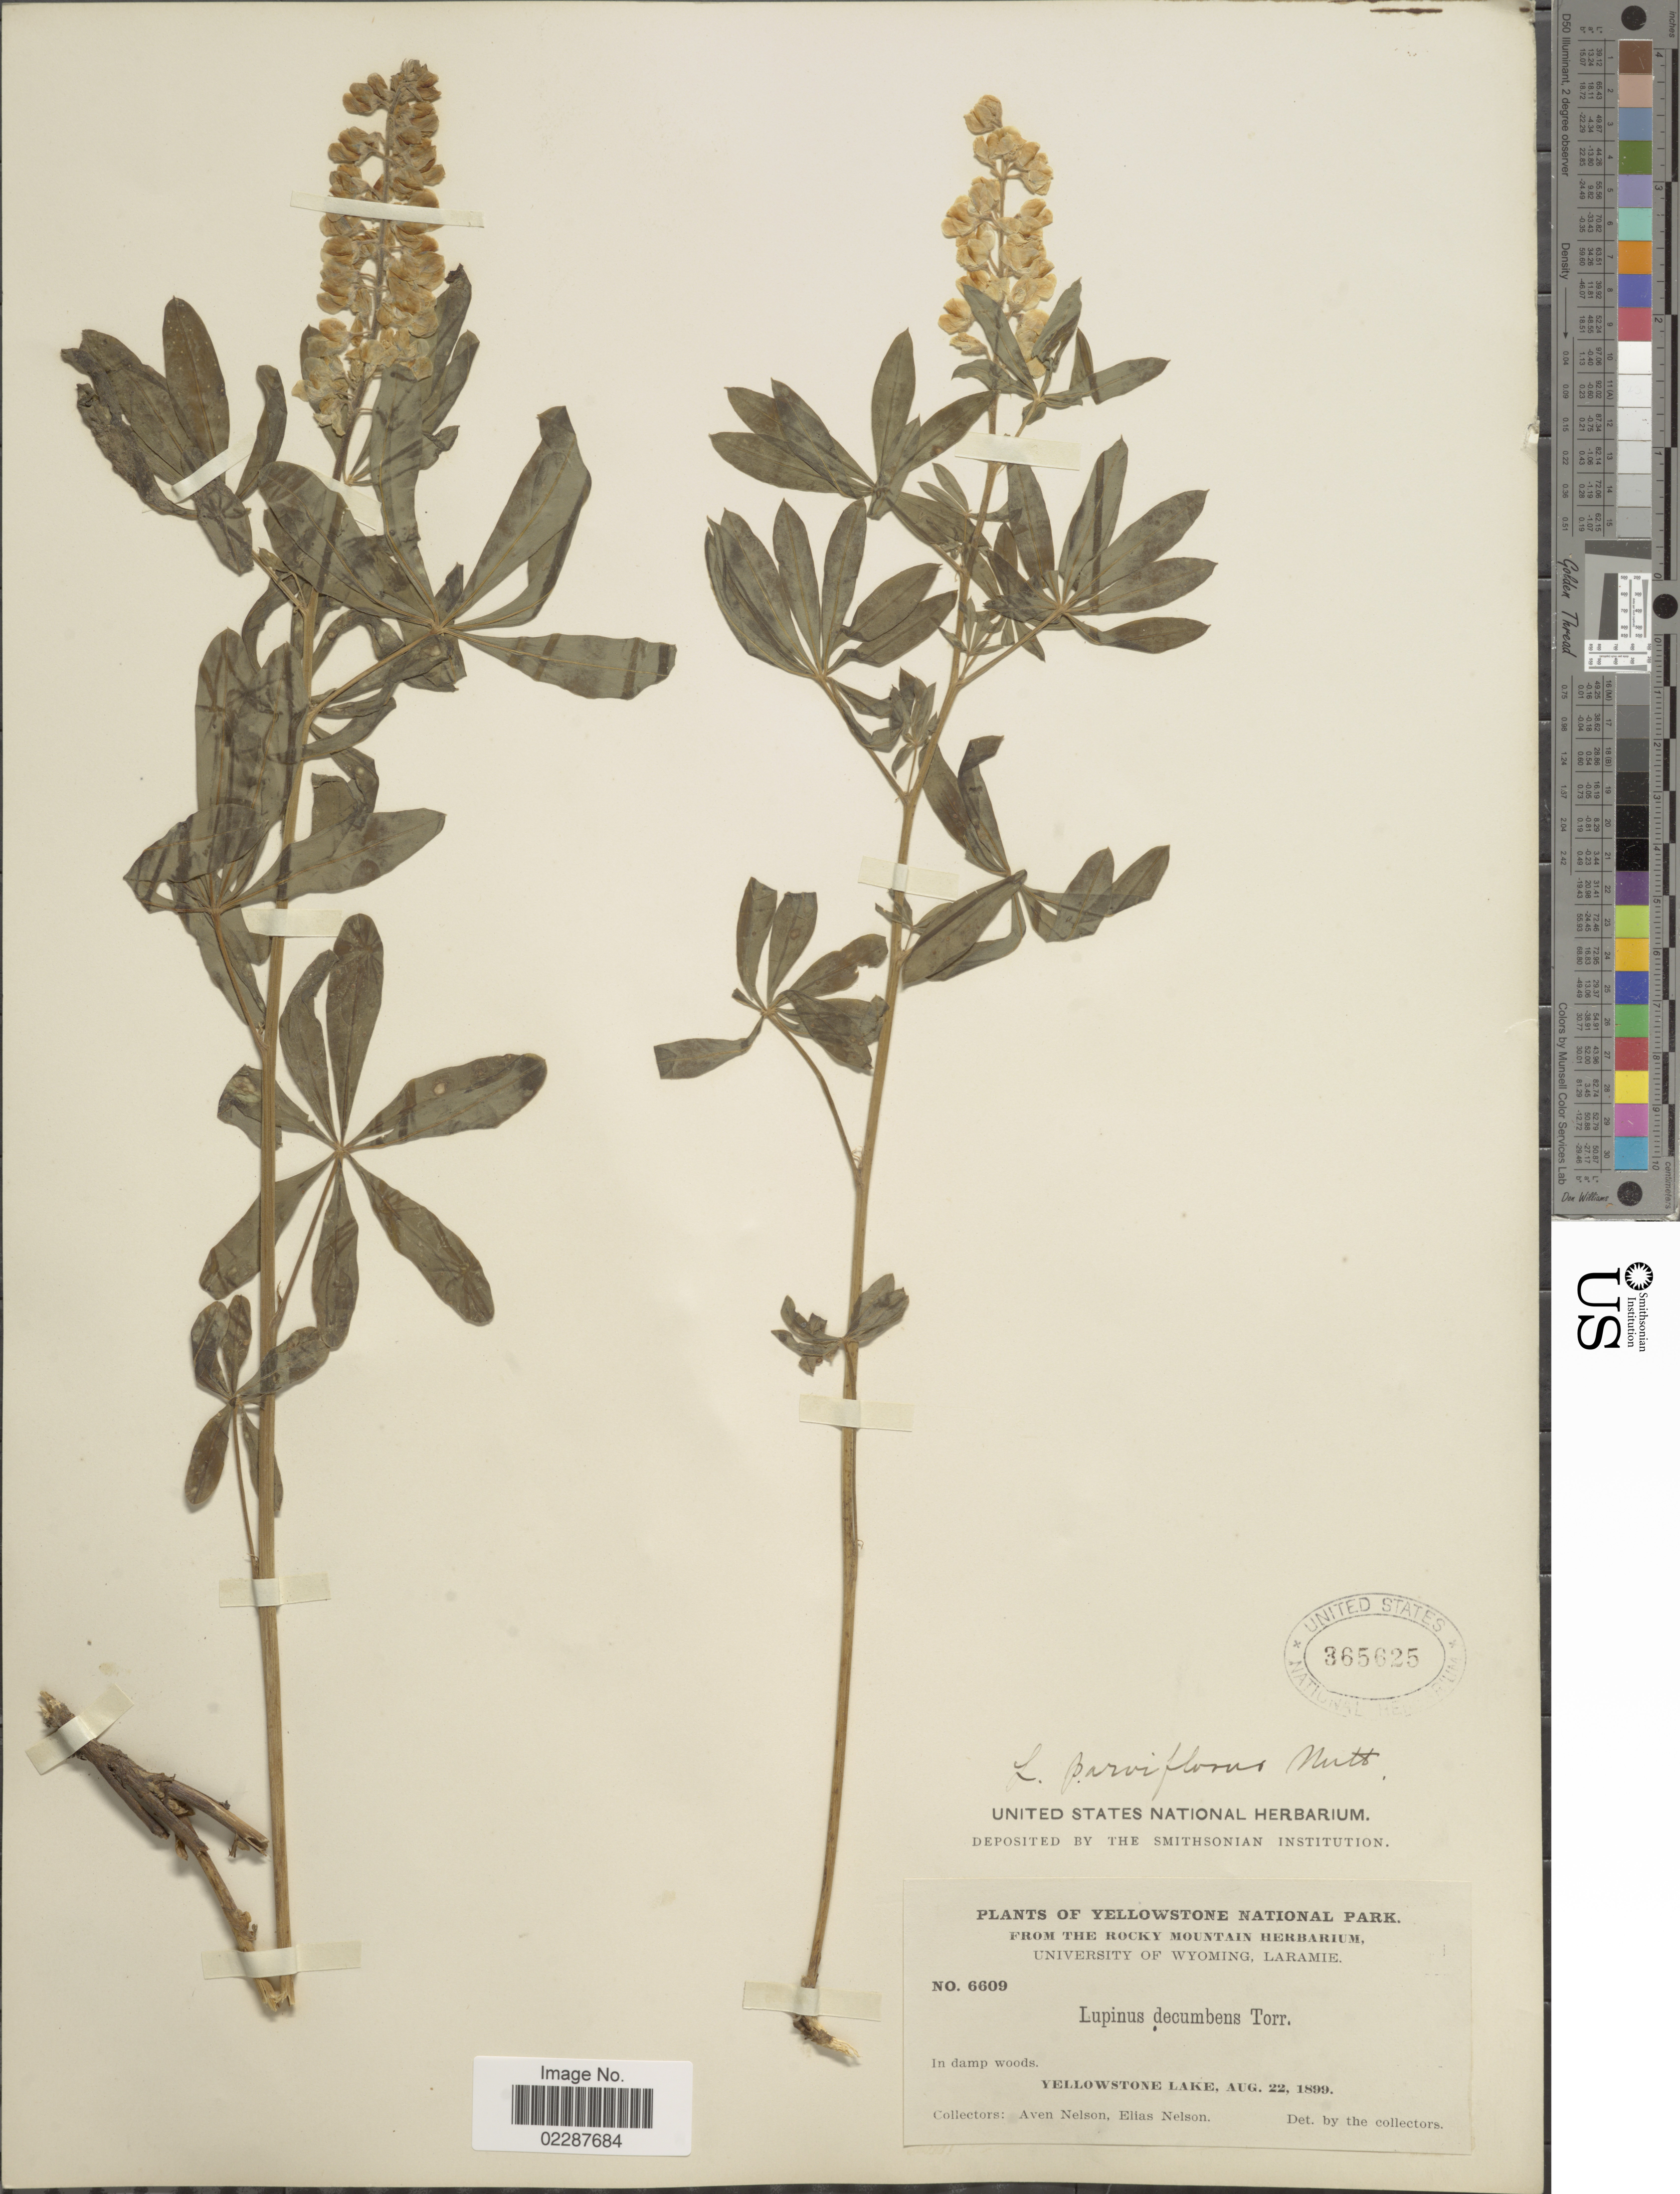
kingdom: Plantae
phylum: Tracheophyta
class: Magnoliopsida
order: Fabales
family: Fabaceae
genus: Lupinus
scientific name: Lupinus spathulatus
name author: Rydb.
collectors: A. Nelson & E. Nelson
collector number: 6609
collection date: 1899-08-22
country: United States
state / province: Wyoming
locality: Yellowstone National Park, Yellowstone Lake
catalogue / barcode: US 365625